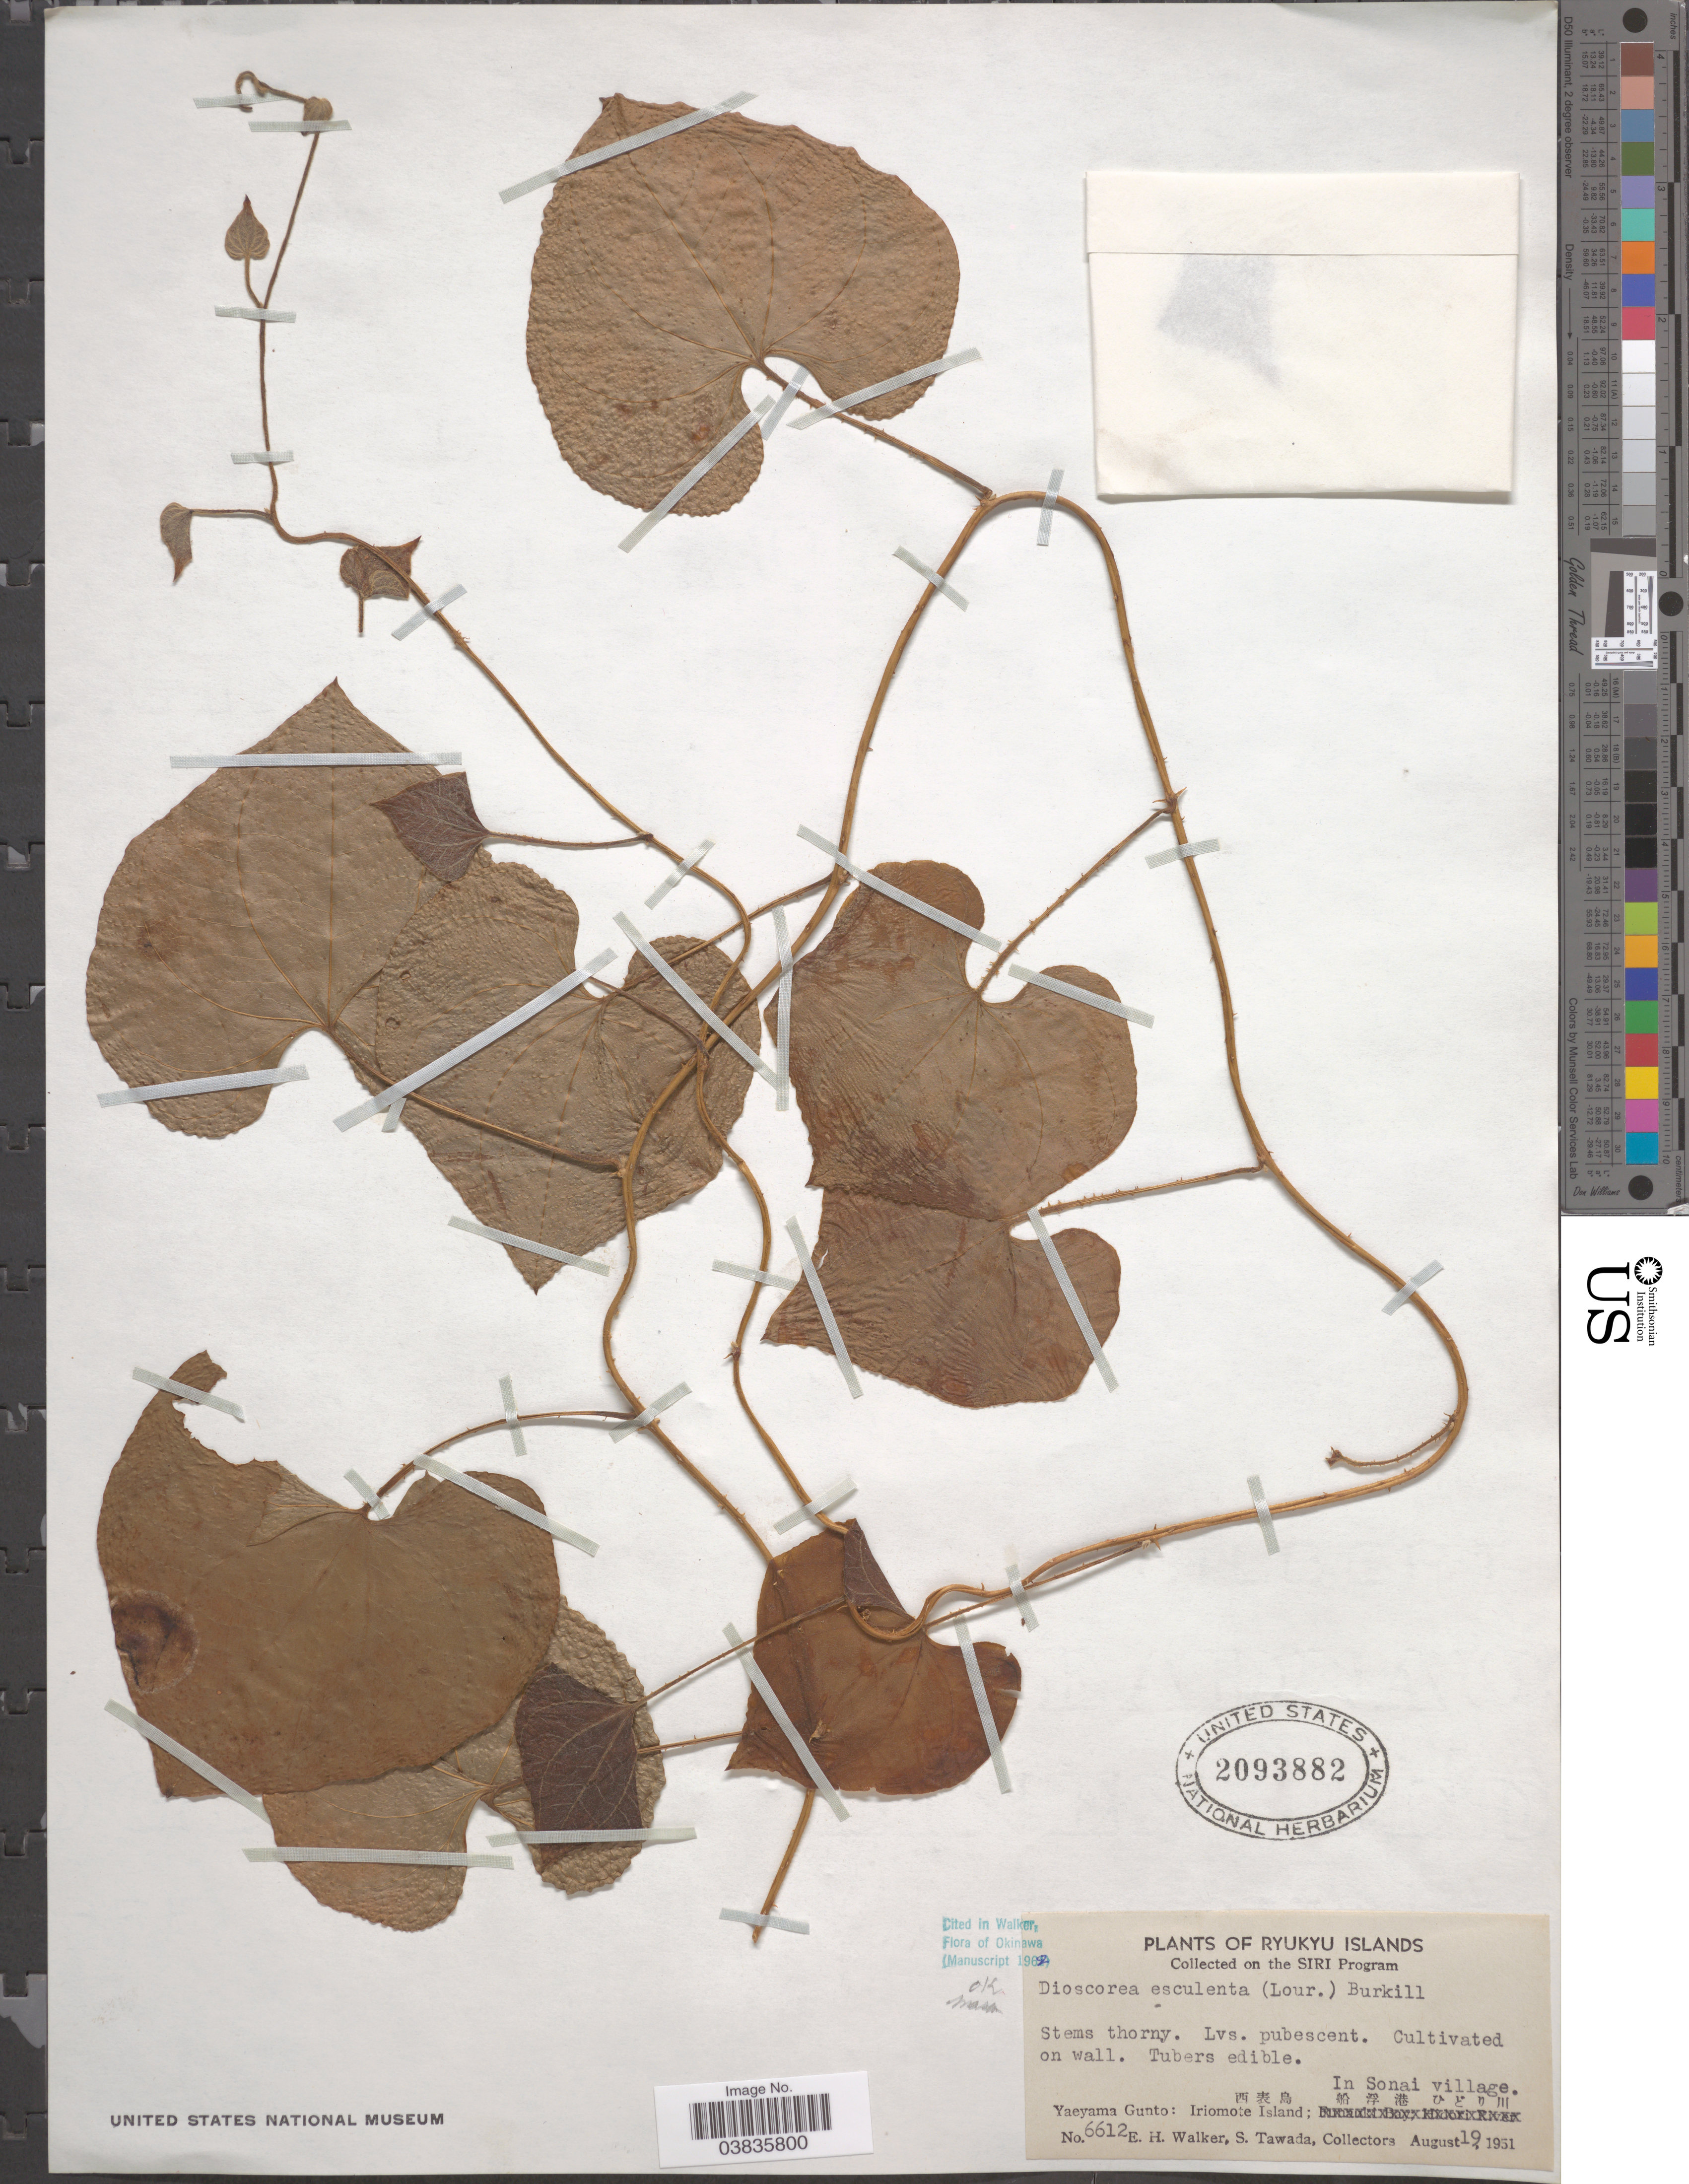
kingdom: Plantae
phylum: Tracheophyta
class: Liliopsida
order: Dioscoreales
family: Dioscoreaceae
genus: Dioscorea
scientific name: Dioscorea esculenta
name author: (Lour.) Burkill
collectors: E. H. Walker & S. Tawada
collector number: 6612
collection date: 1951-08-19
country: Japan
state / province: Okinawa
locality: Ryukyu Islands. In Sonai village. X. Yaeyama Gunto: Iriomote Island.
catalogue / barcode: US 2093882